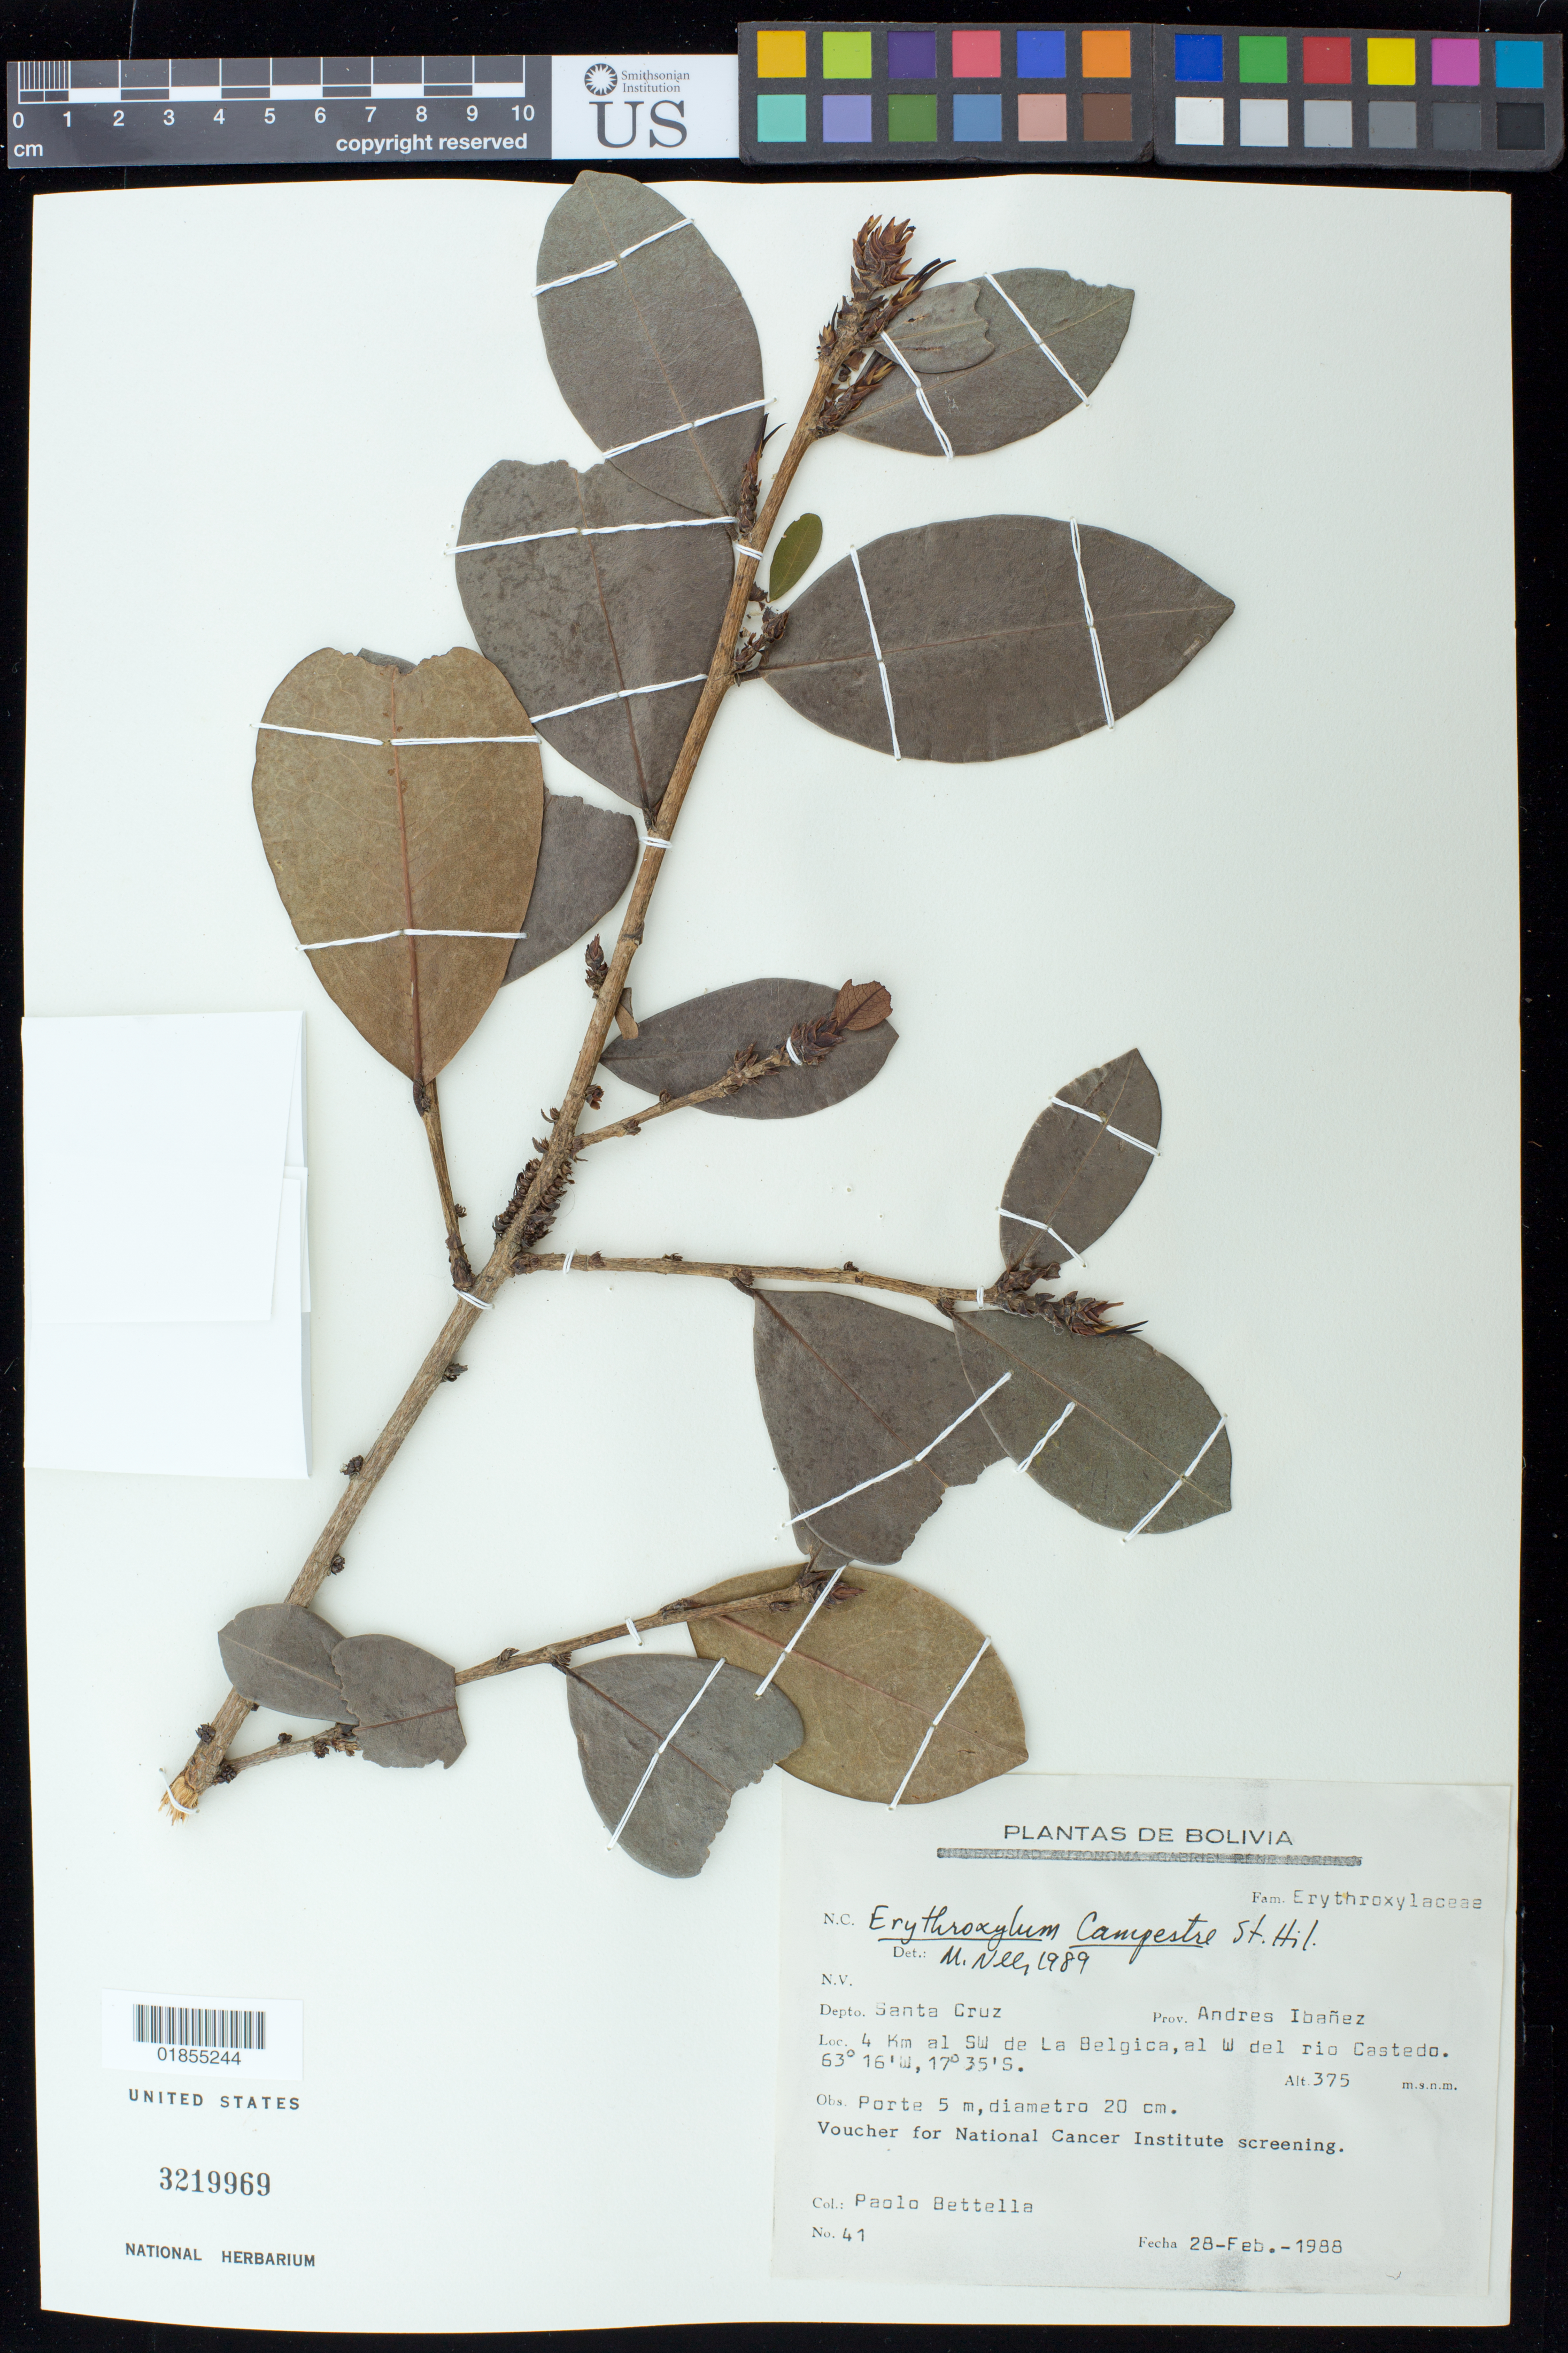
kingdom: Plantae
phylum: Tracheophyta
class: Magnoliopsida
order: Malpighiales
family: Erythroxylaceae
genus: Erythroxylum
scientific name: Erythroxylum campestre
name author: A. St.-Hil.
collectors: P. Bettella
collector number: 41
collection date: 1988-02-28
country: Bolivia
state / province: Santa Cruz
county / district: Andrés Ibáñez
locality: Santa Cruz, Andres Ibañez. 4 km al SW de La Belgica, al W del Rio Castedo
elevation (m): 375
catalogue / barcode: US 3219969